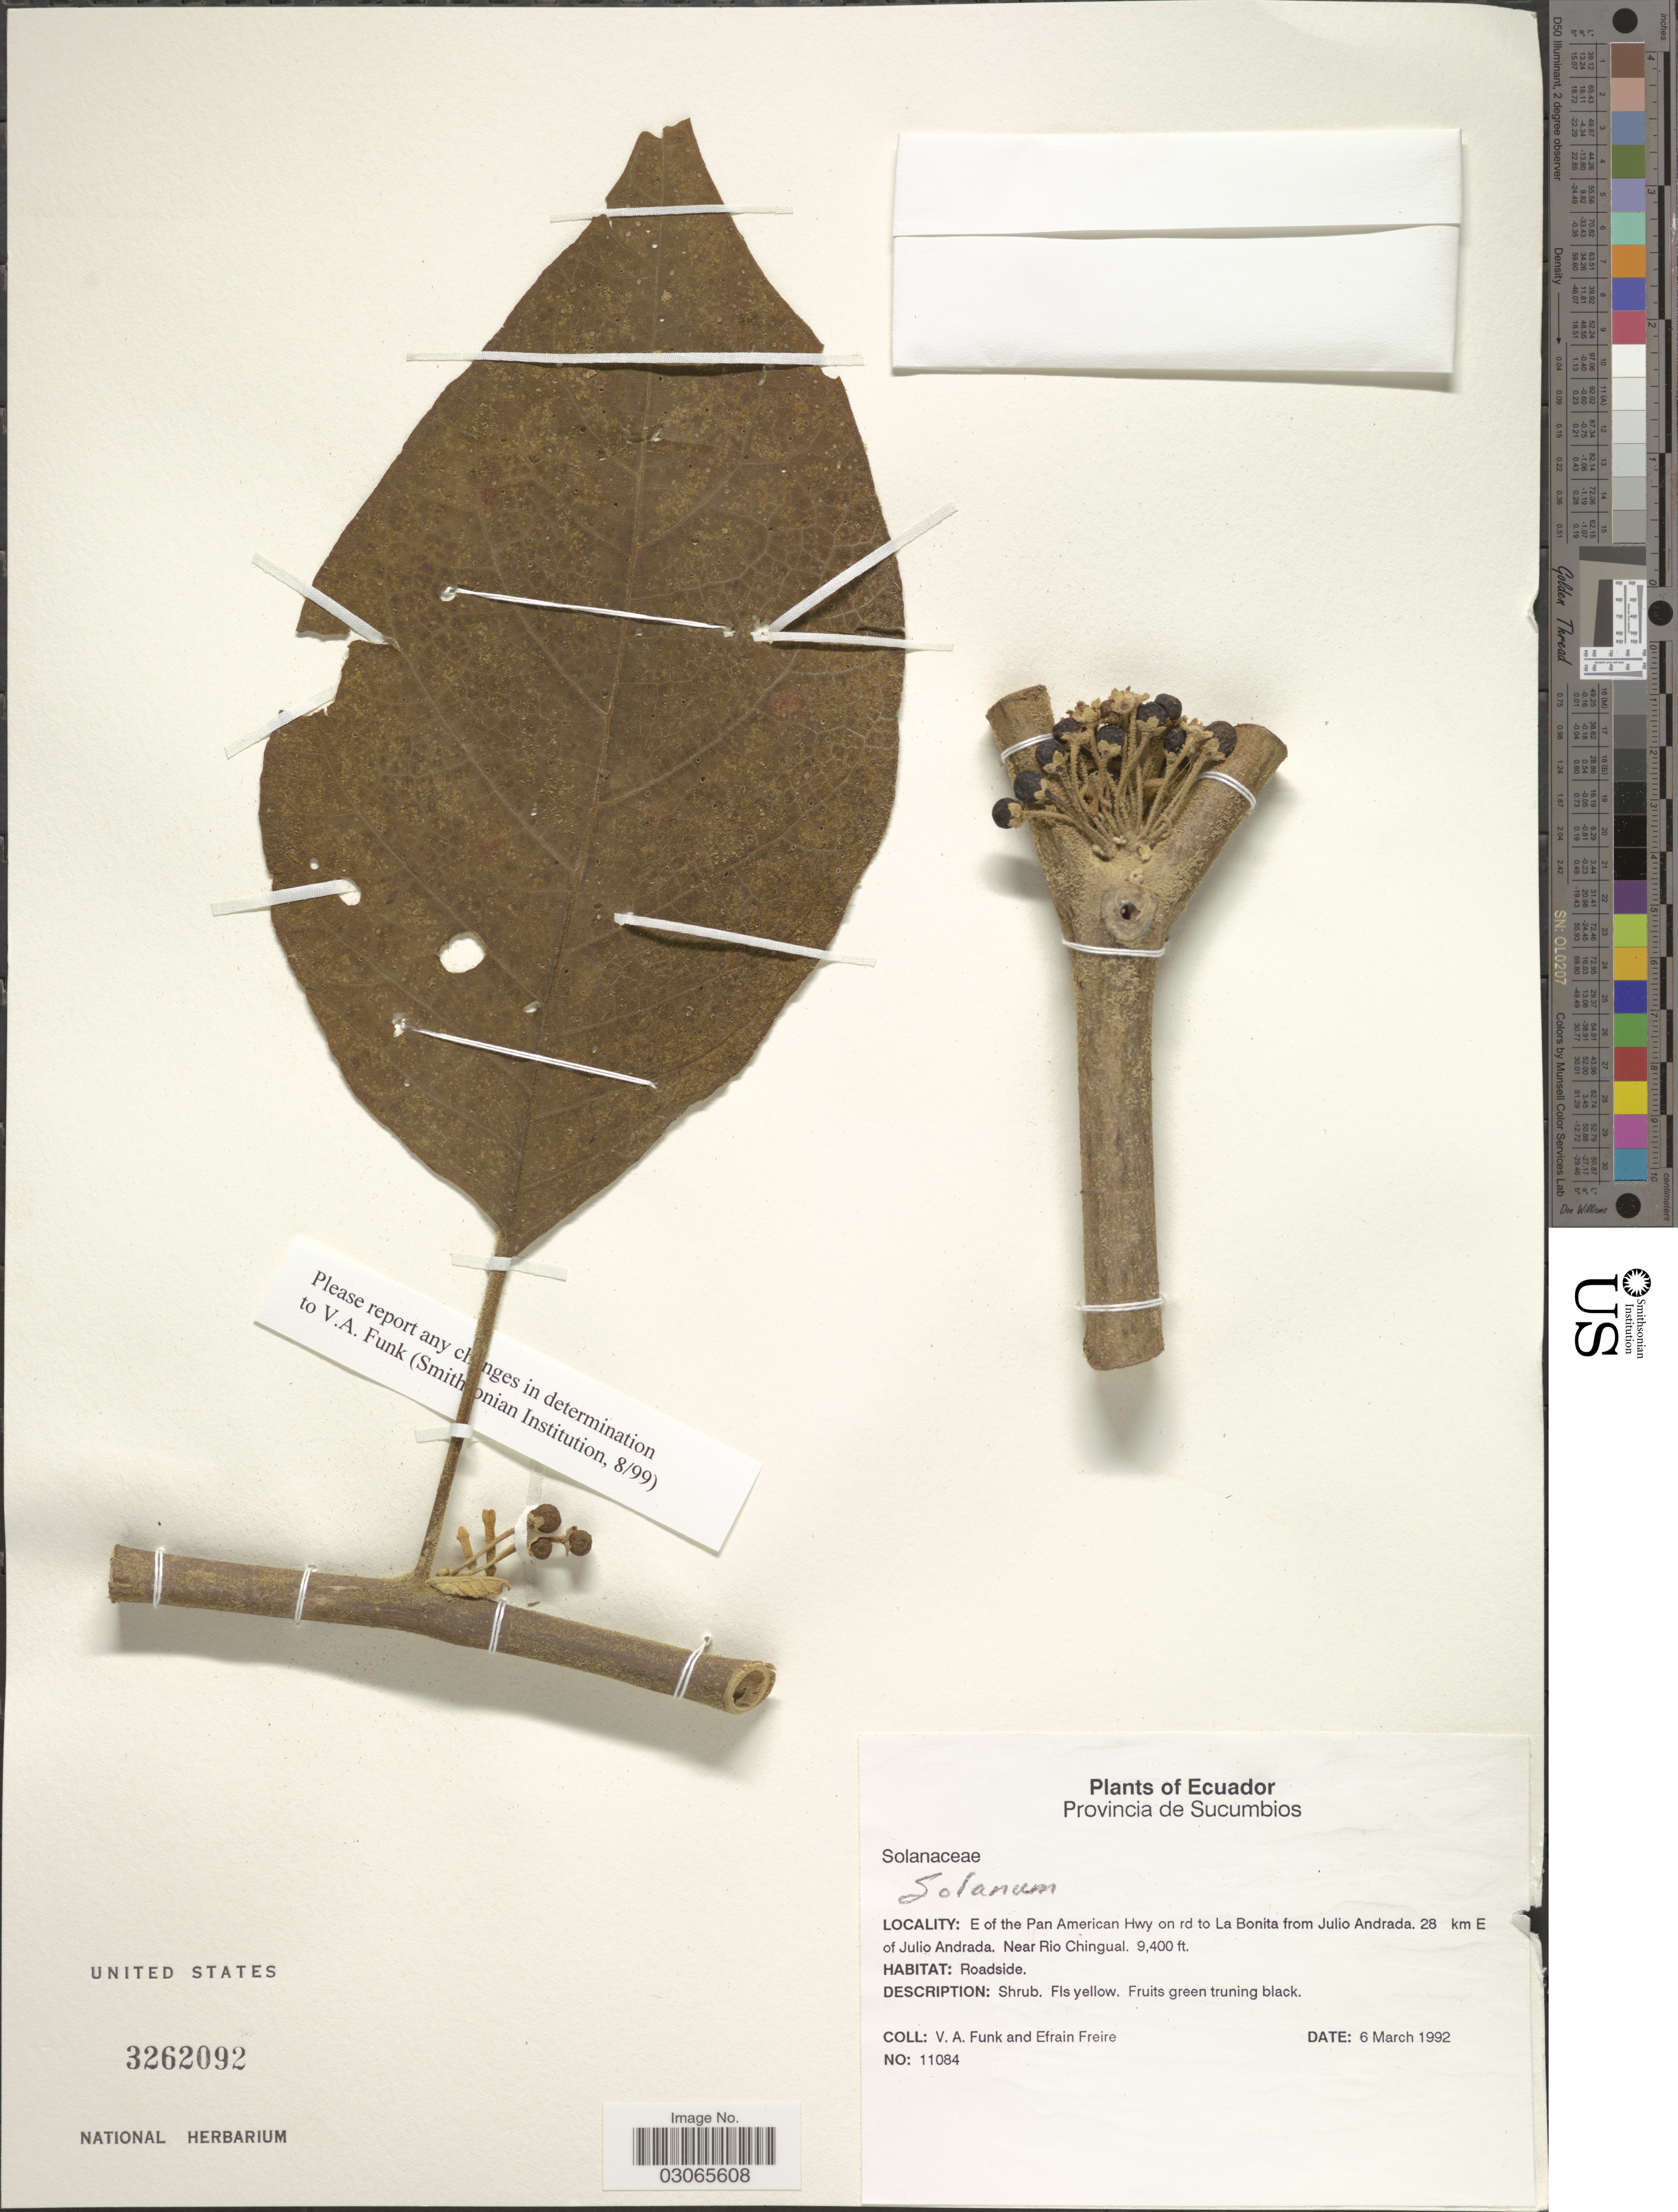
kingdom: Plantae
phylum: Tracheophyta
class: Magnoliopsida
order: Solanales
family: Solanaceae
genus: Solanum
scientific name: Solanum sp.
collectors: V. Funk & E. Freire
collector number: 11084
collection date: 1992-03-06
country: Ecuador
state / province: Sucumbíos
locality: E of the Pan American Hwy on rd to La Bonita from Julio Andrada, 28 km E of Julio Andrada. Near Rio Chingual.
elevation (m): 2865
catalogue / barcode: US 3262092